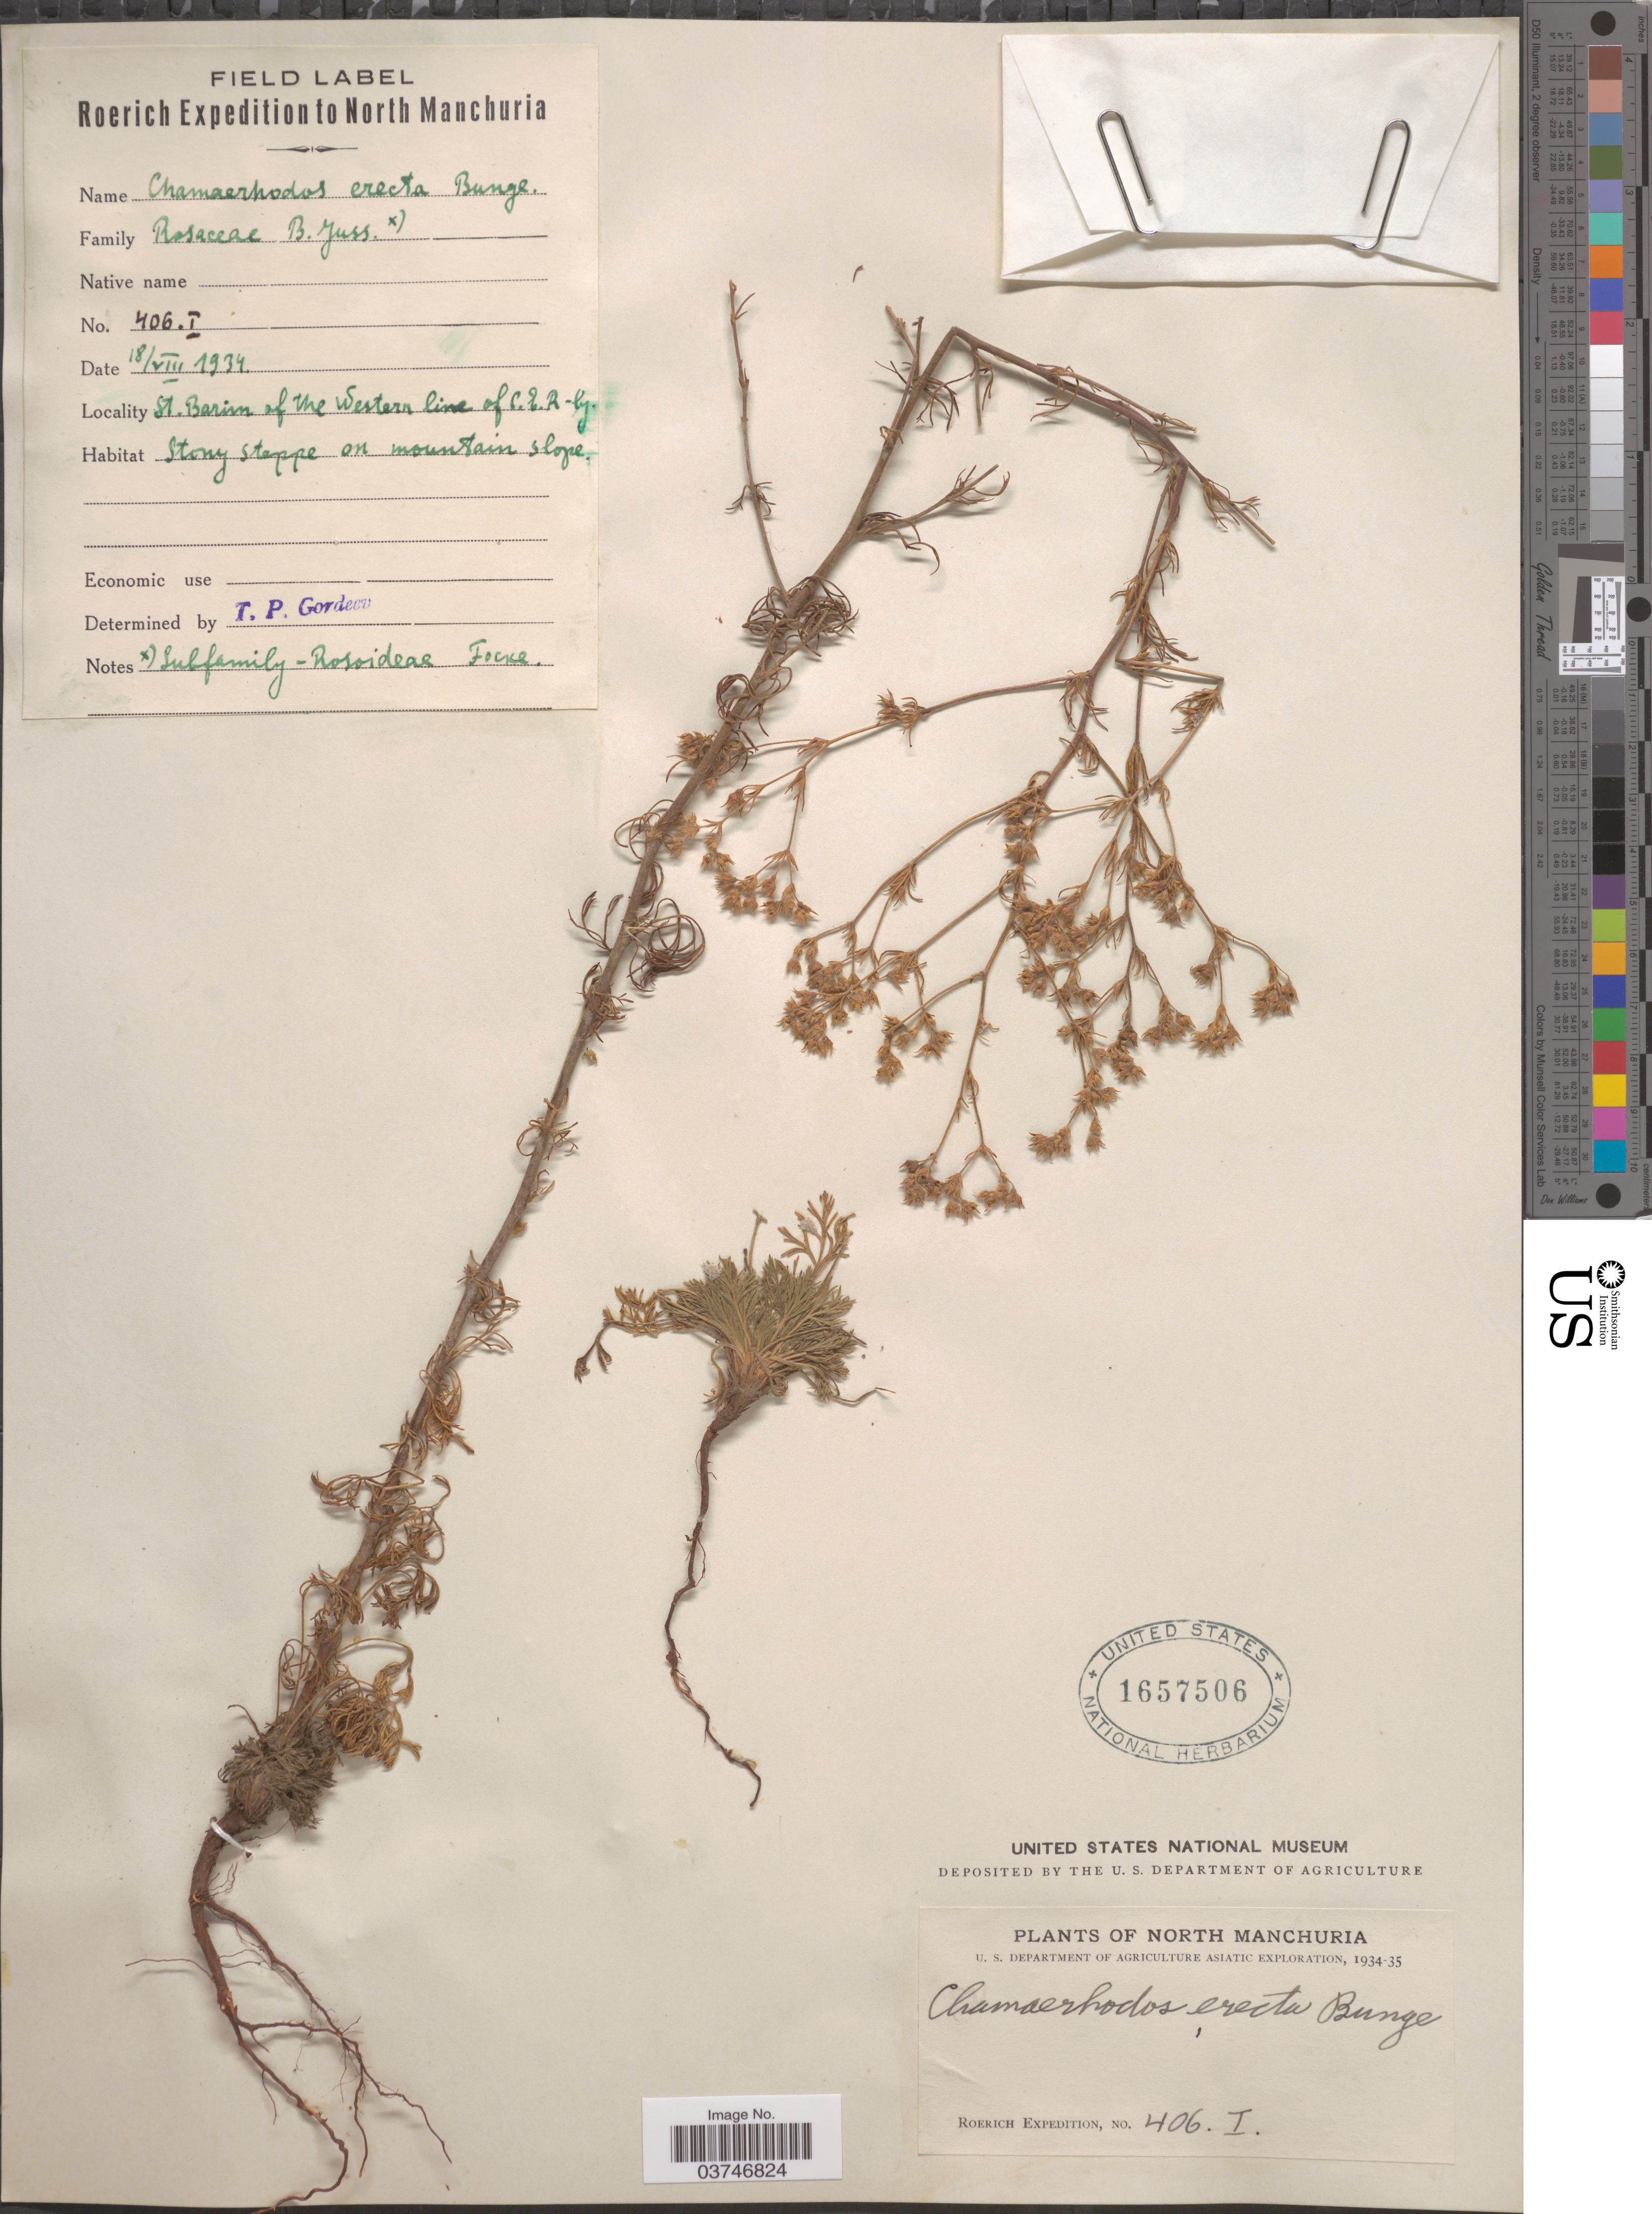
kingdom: Plantae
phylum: Tracheophyta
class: Magnoliopsida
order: Rosales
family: Rosaceae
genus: Chamaerhodos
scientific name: Chamaerhodos erecta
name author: (L.) Bunge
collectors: Roerich Expedition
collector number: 406I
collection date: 1934-08-18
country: China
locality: North Manchuria. St. Barün of the Western line of C.E.R. by stony steppe on mountain slope.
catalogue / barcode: US 1657506